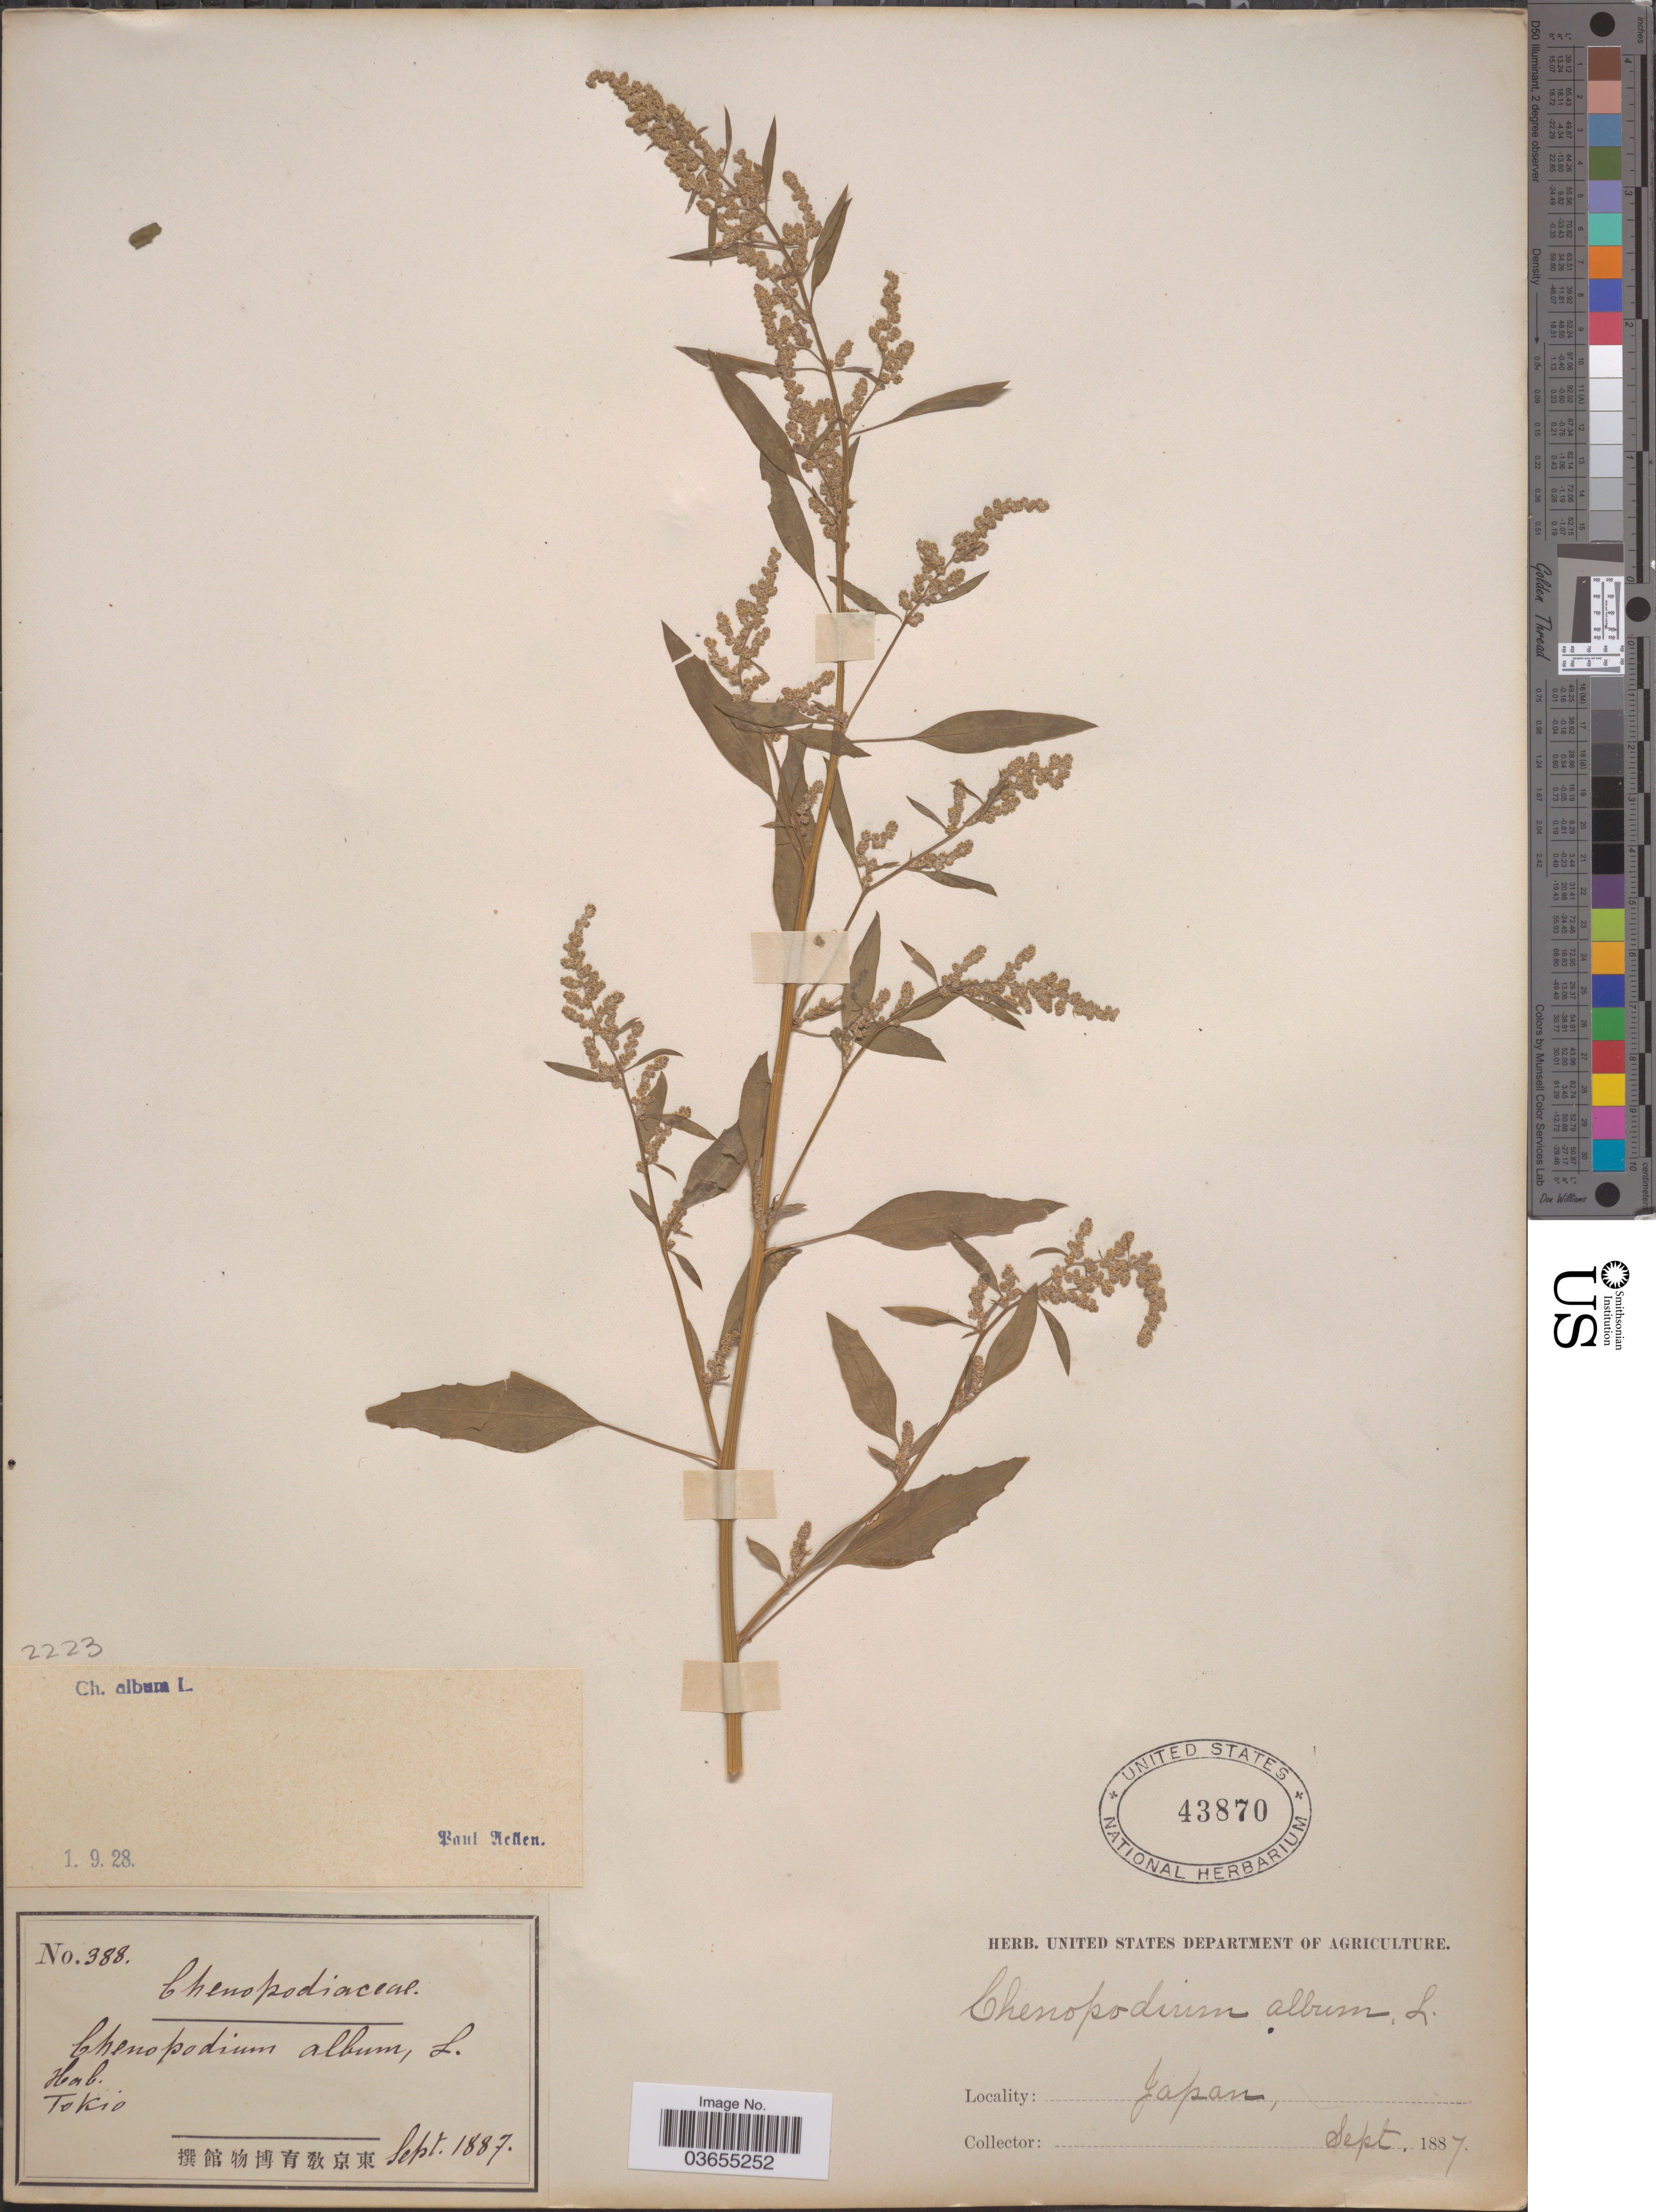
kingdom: Plantae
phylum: Tracheophyta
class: Magnoliopsida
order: Caryophyllales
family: Amaranthaceae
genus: Chenopodium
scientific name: Chenopodium album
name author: L.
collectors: Facchini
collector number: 388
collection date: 1887-09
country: Japan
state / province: Tokyo, Federal City of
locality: Tokio.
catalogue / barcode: US 43870